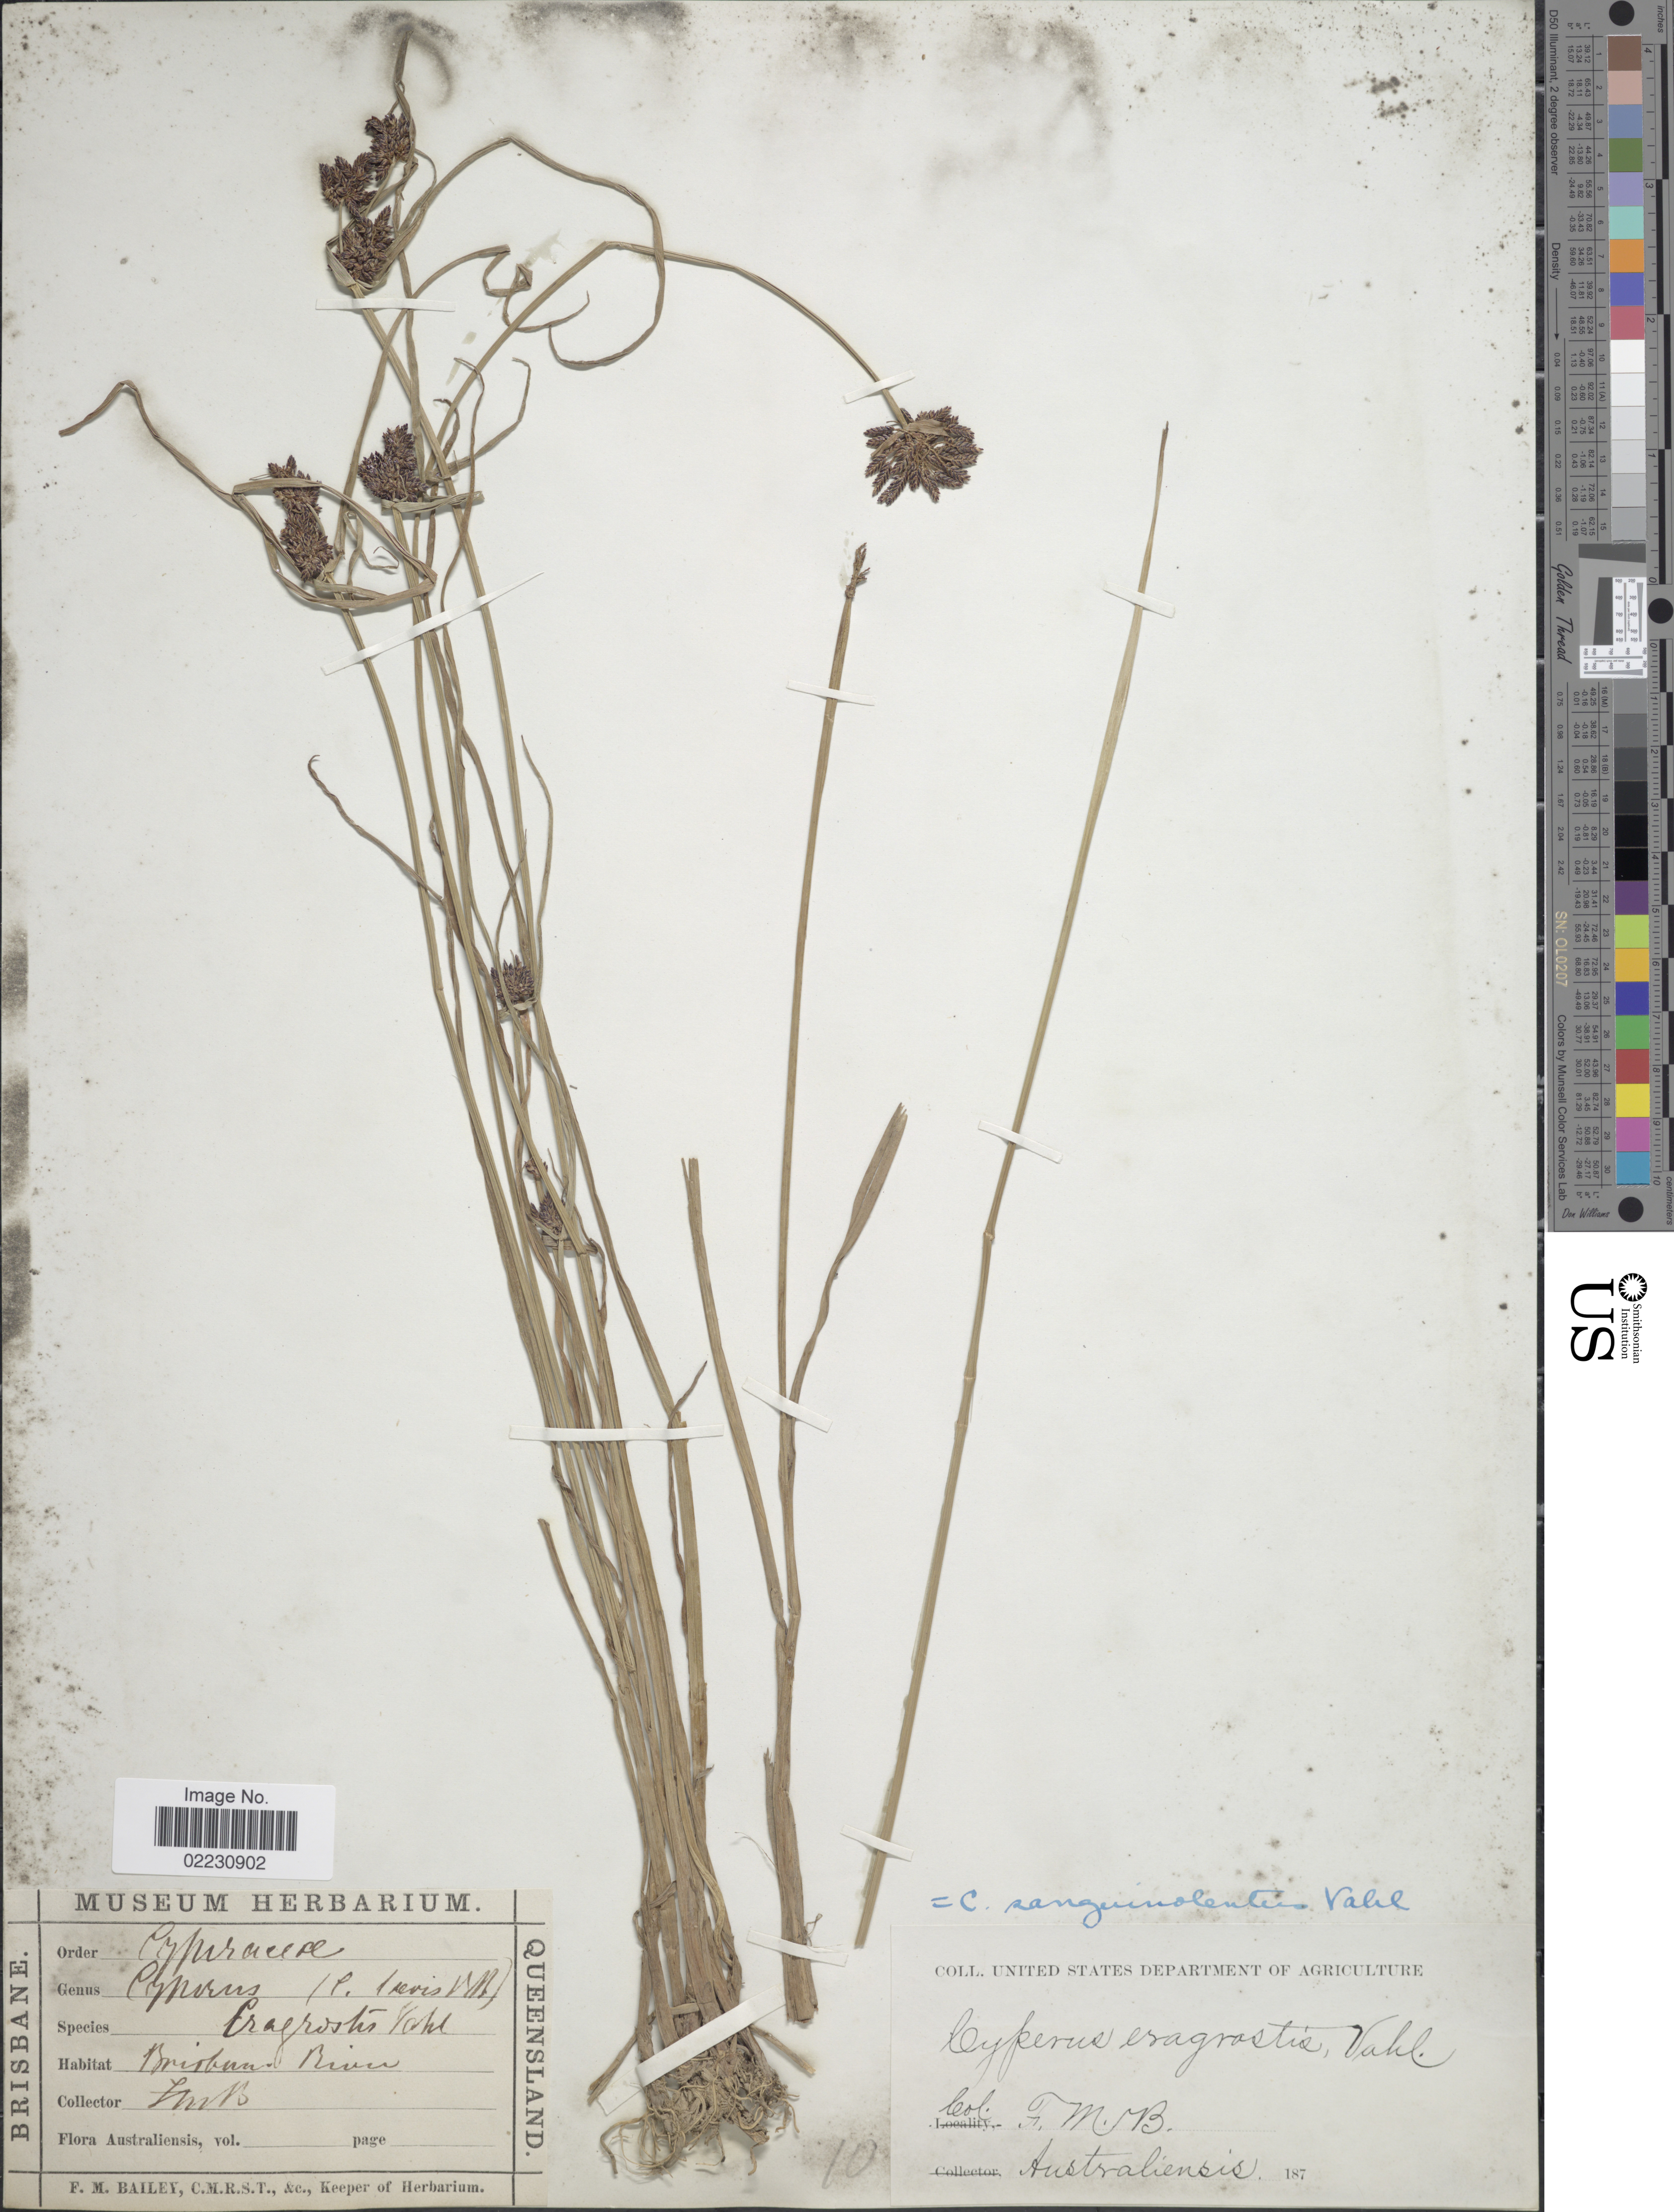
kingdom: Plantae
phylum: Tracheophyta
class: Liliopsida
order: Poales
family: Cyperaceae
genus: Cyperus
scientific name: Cyperus sanguinolentus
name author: Vahl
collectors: F. M. Bailey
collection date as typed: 187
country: Australia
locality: Brisbane River